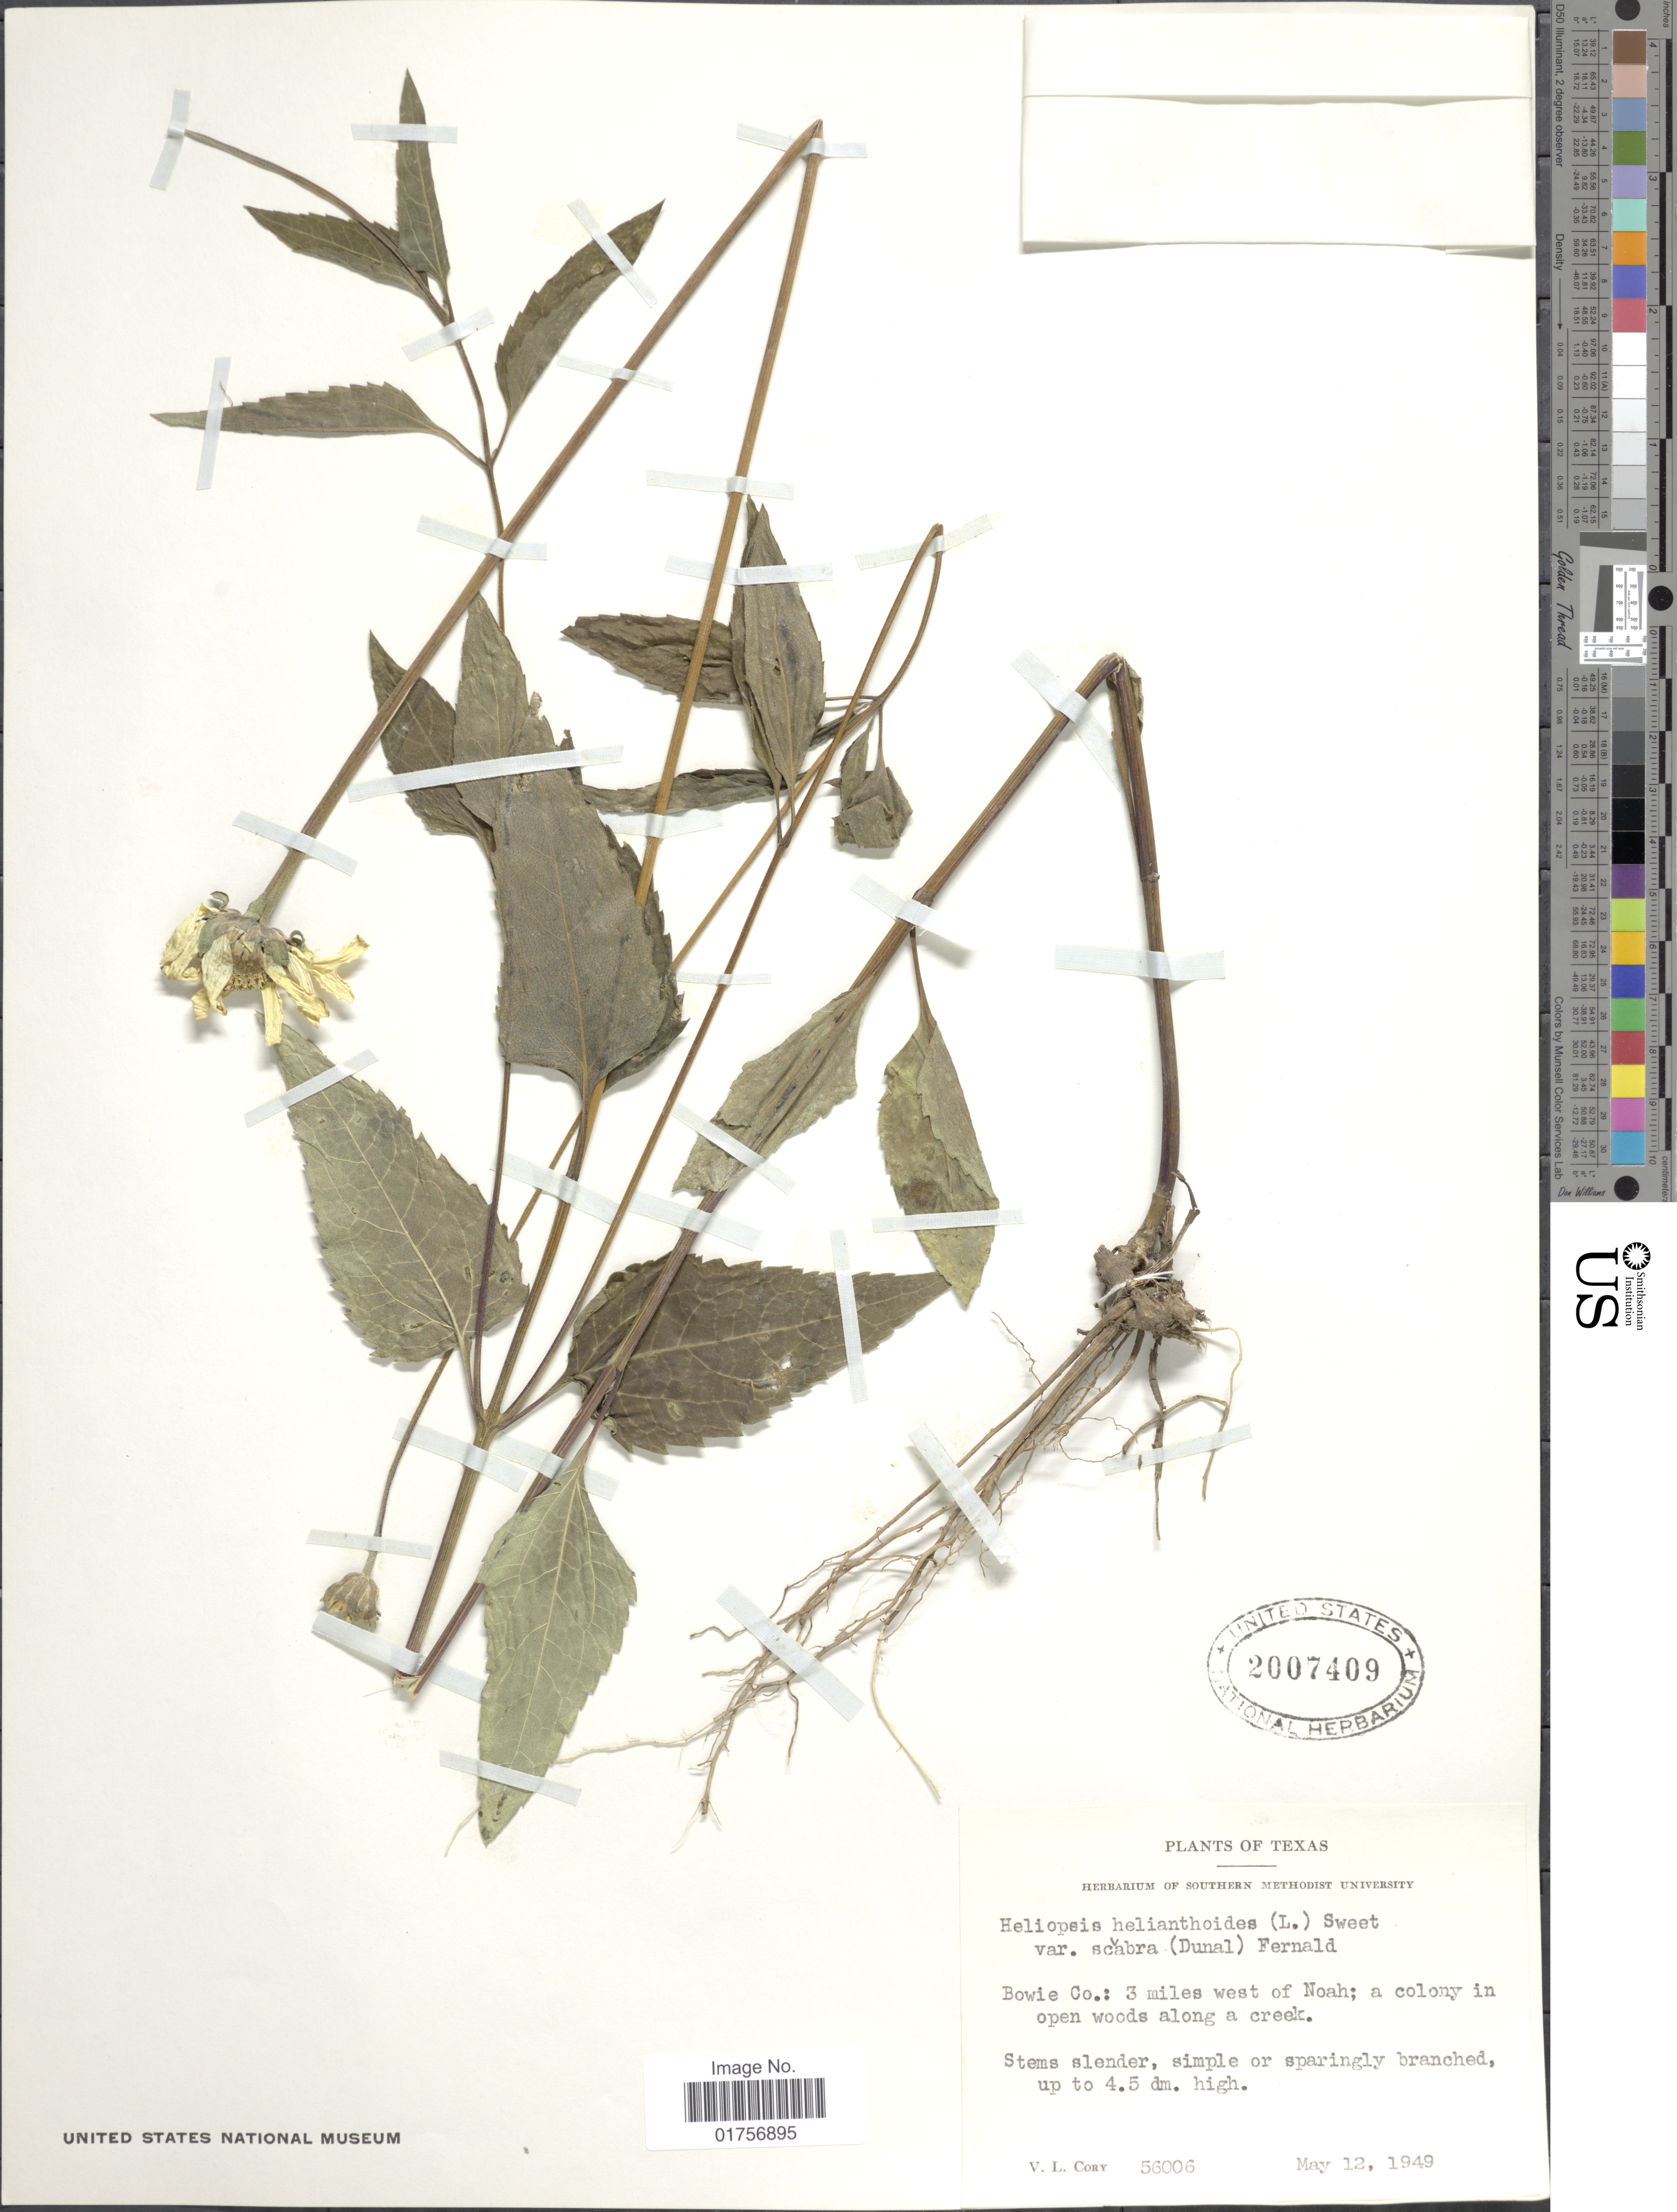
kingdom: Plantae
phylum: Tracheophyta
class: Magnoliopsida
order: Asterales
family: Asteraceae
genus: Heliopsis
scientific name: Heliopsis helianthoides var. scabra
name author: (Dunal) T.R. Fisher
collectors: V. Cory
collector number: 56006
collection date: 1949-05-12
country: United States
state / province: Texas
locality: Bowie Co.: 3 miles west of Noah, a colony in open woods along a creek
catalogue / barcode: US 2007409